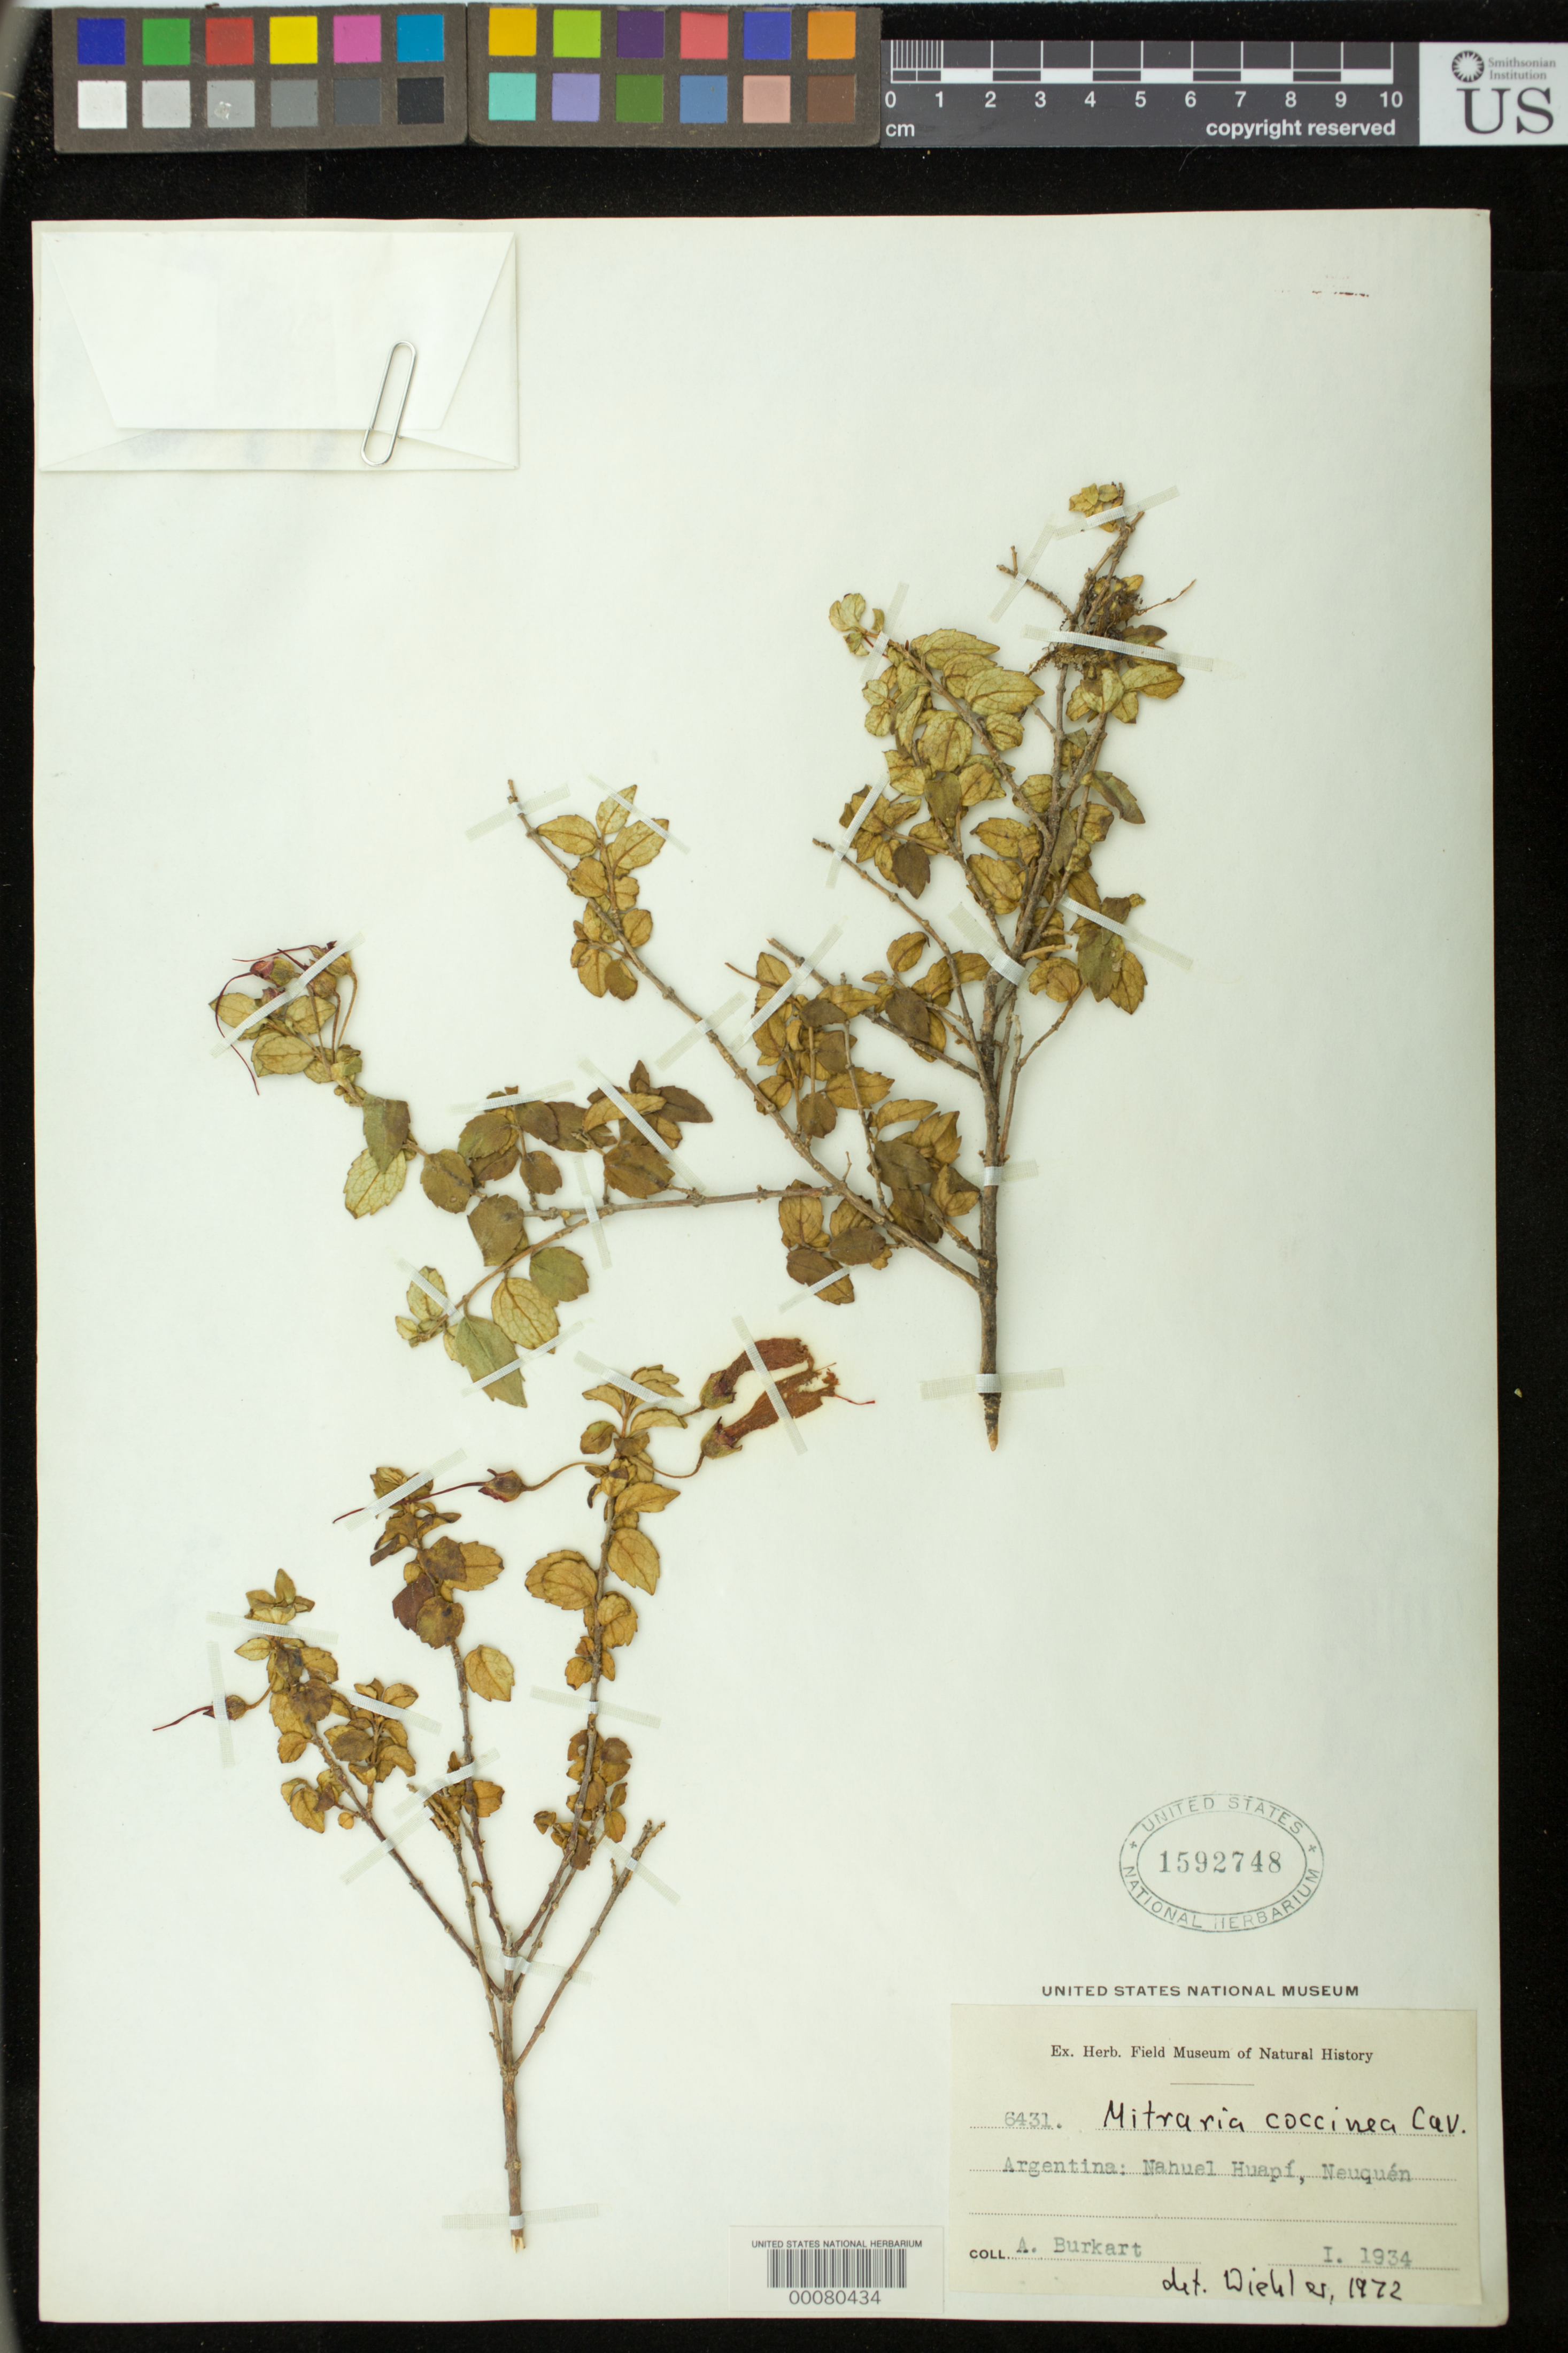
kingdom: Plantae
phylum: Tracheophyta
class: Magnoliopsida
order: Lamiales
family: Gesneriaceae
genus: Mitraria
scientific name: Mitraria coccinea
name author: Cav.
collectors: A. E. Burkart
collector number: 6431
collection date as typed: Jan 1934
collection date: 1934-01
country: Argentina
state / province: Neuquén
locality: Nahuel Huapi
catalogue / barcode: US 1592748